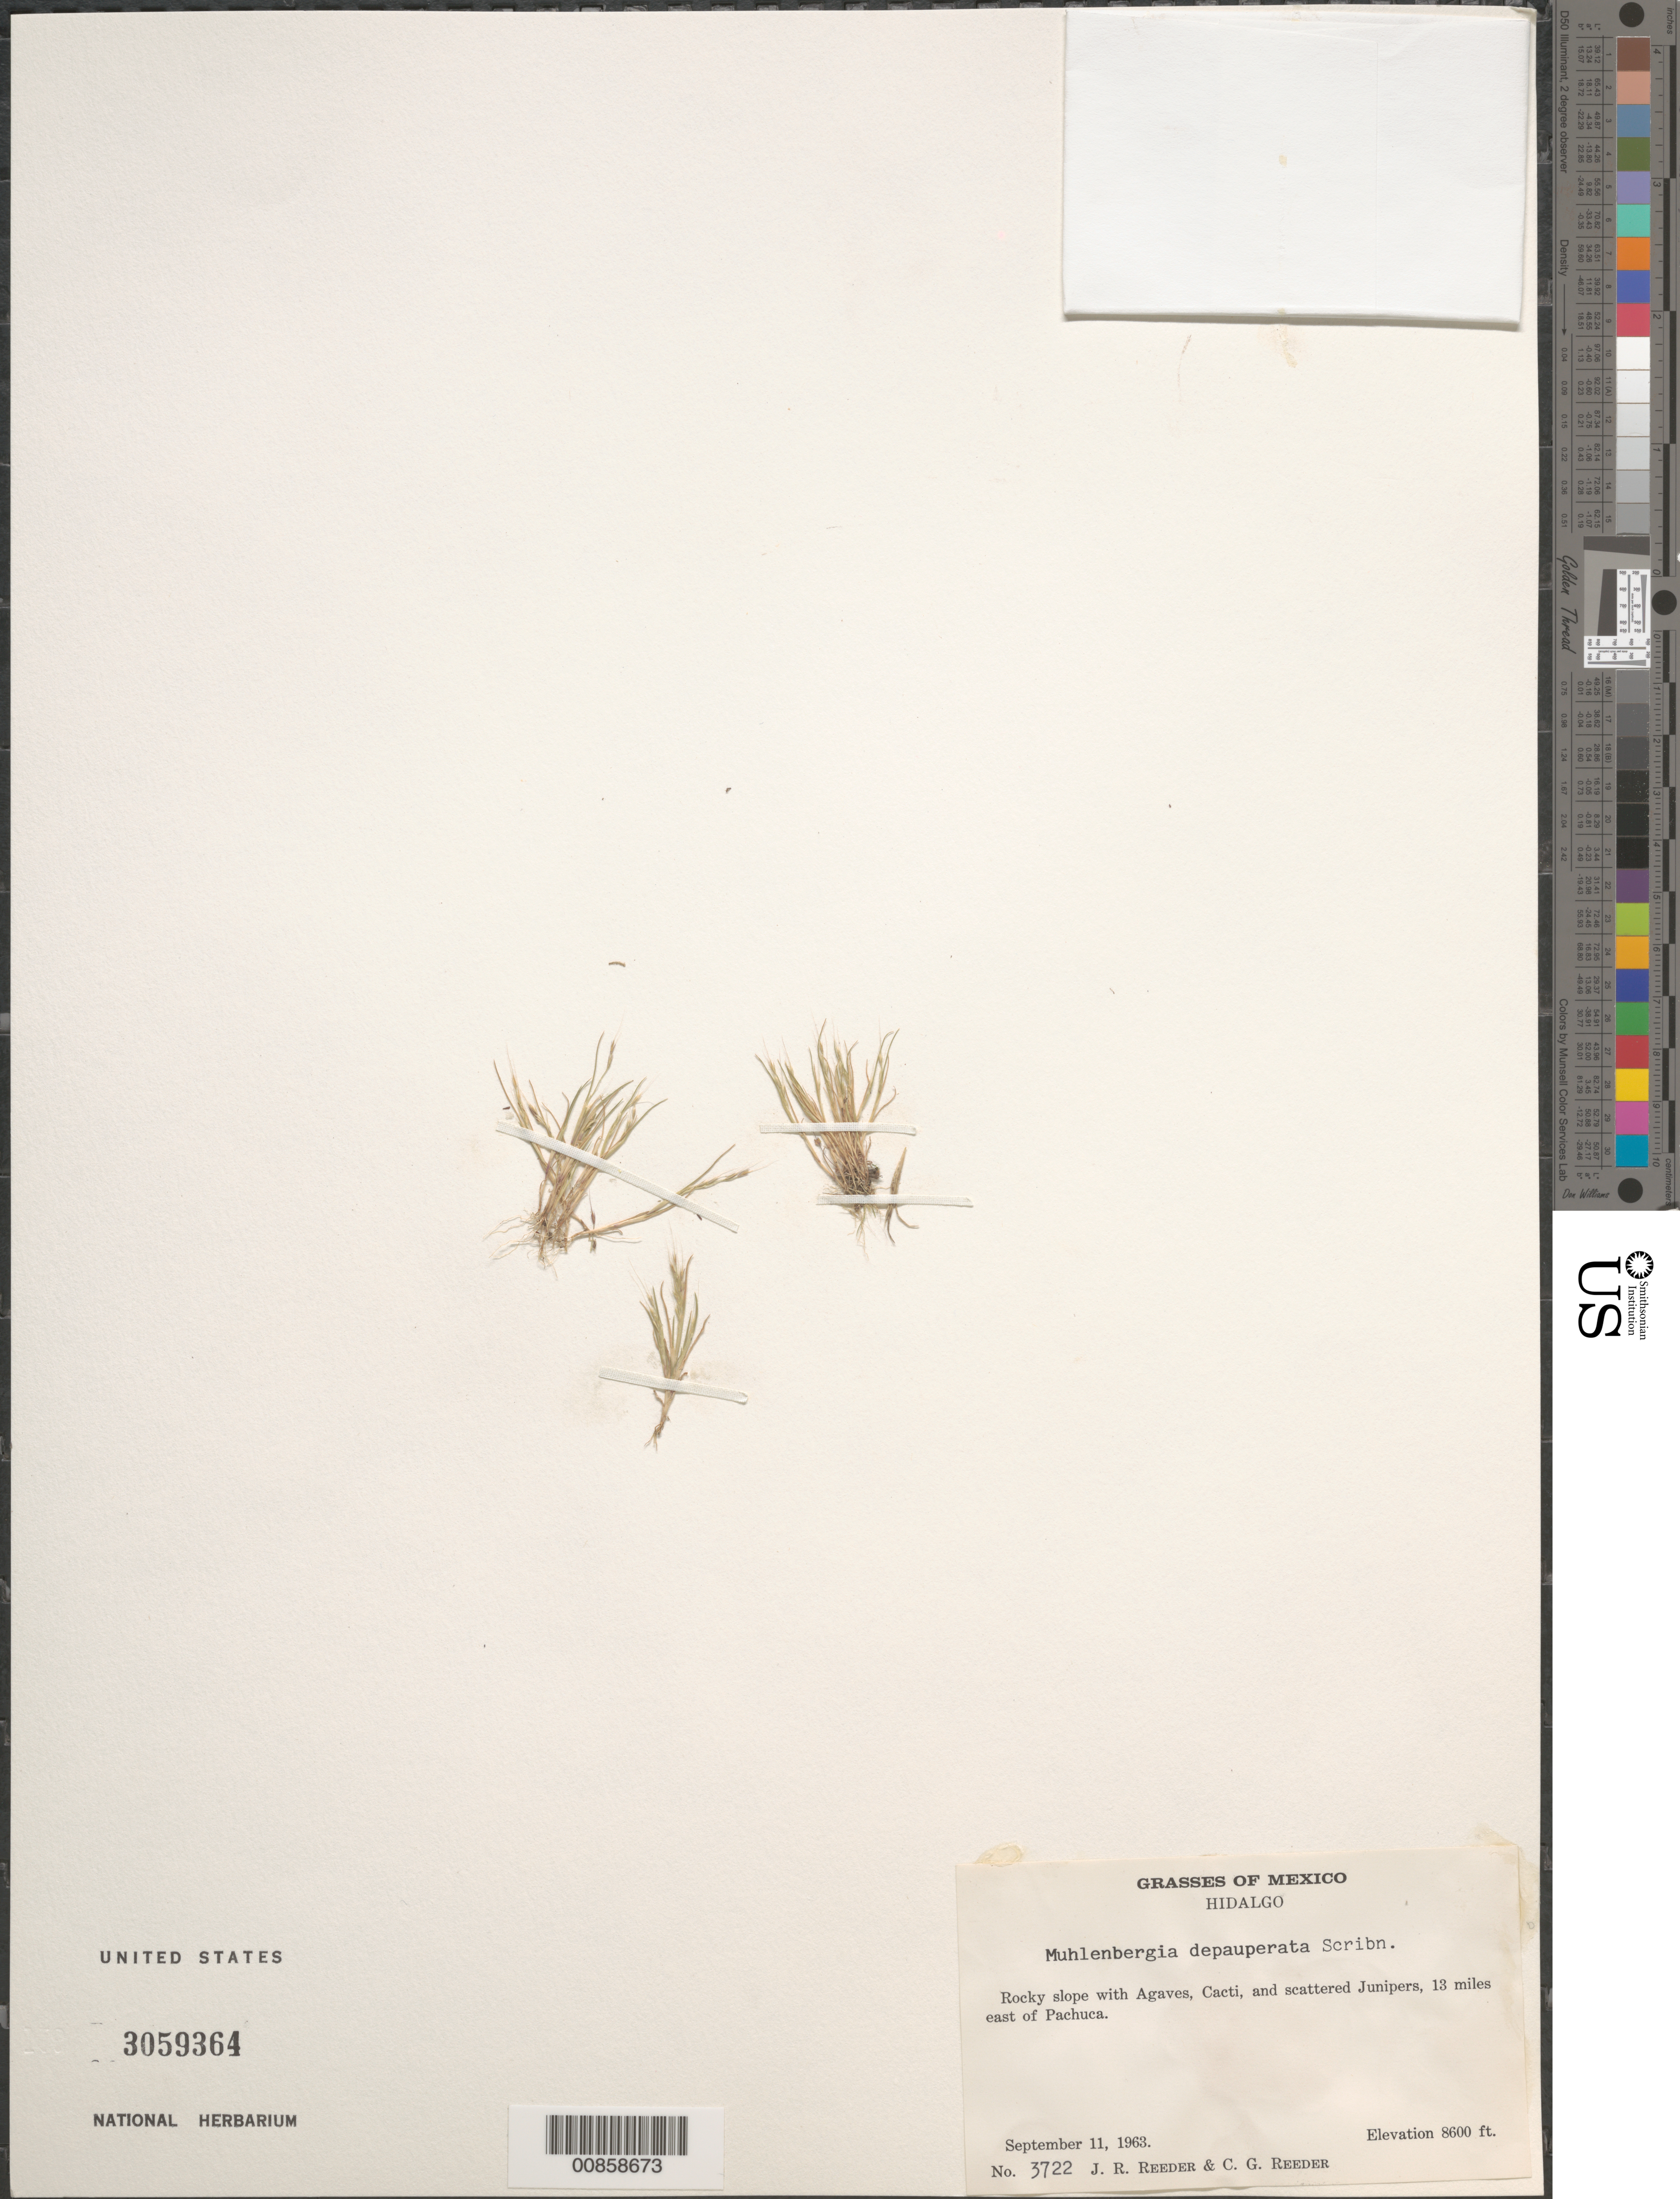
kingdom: Plantae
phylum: Tracheophyta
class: Liliopsida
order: Poales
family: Poaceae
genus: Muhlenbergia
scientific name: Muhlenbergia depauperata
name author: Scribn.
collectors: J. R. Reeder & C. G. Reeder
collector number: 3722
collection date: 1963-09-11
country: Mexico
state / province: Hidalgo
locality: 13 miles east of Pachuca.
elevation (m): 2621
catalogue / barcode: US 3059364